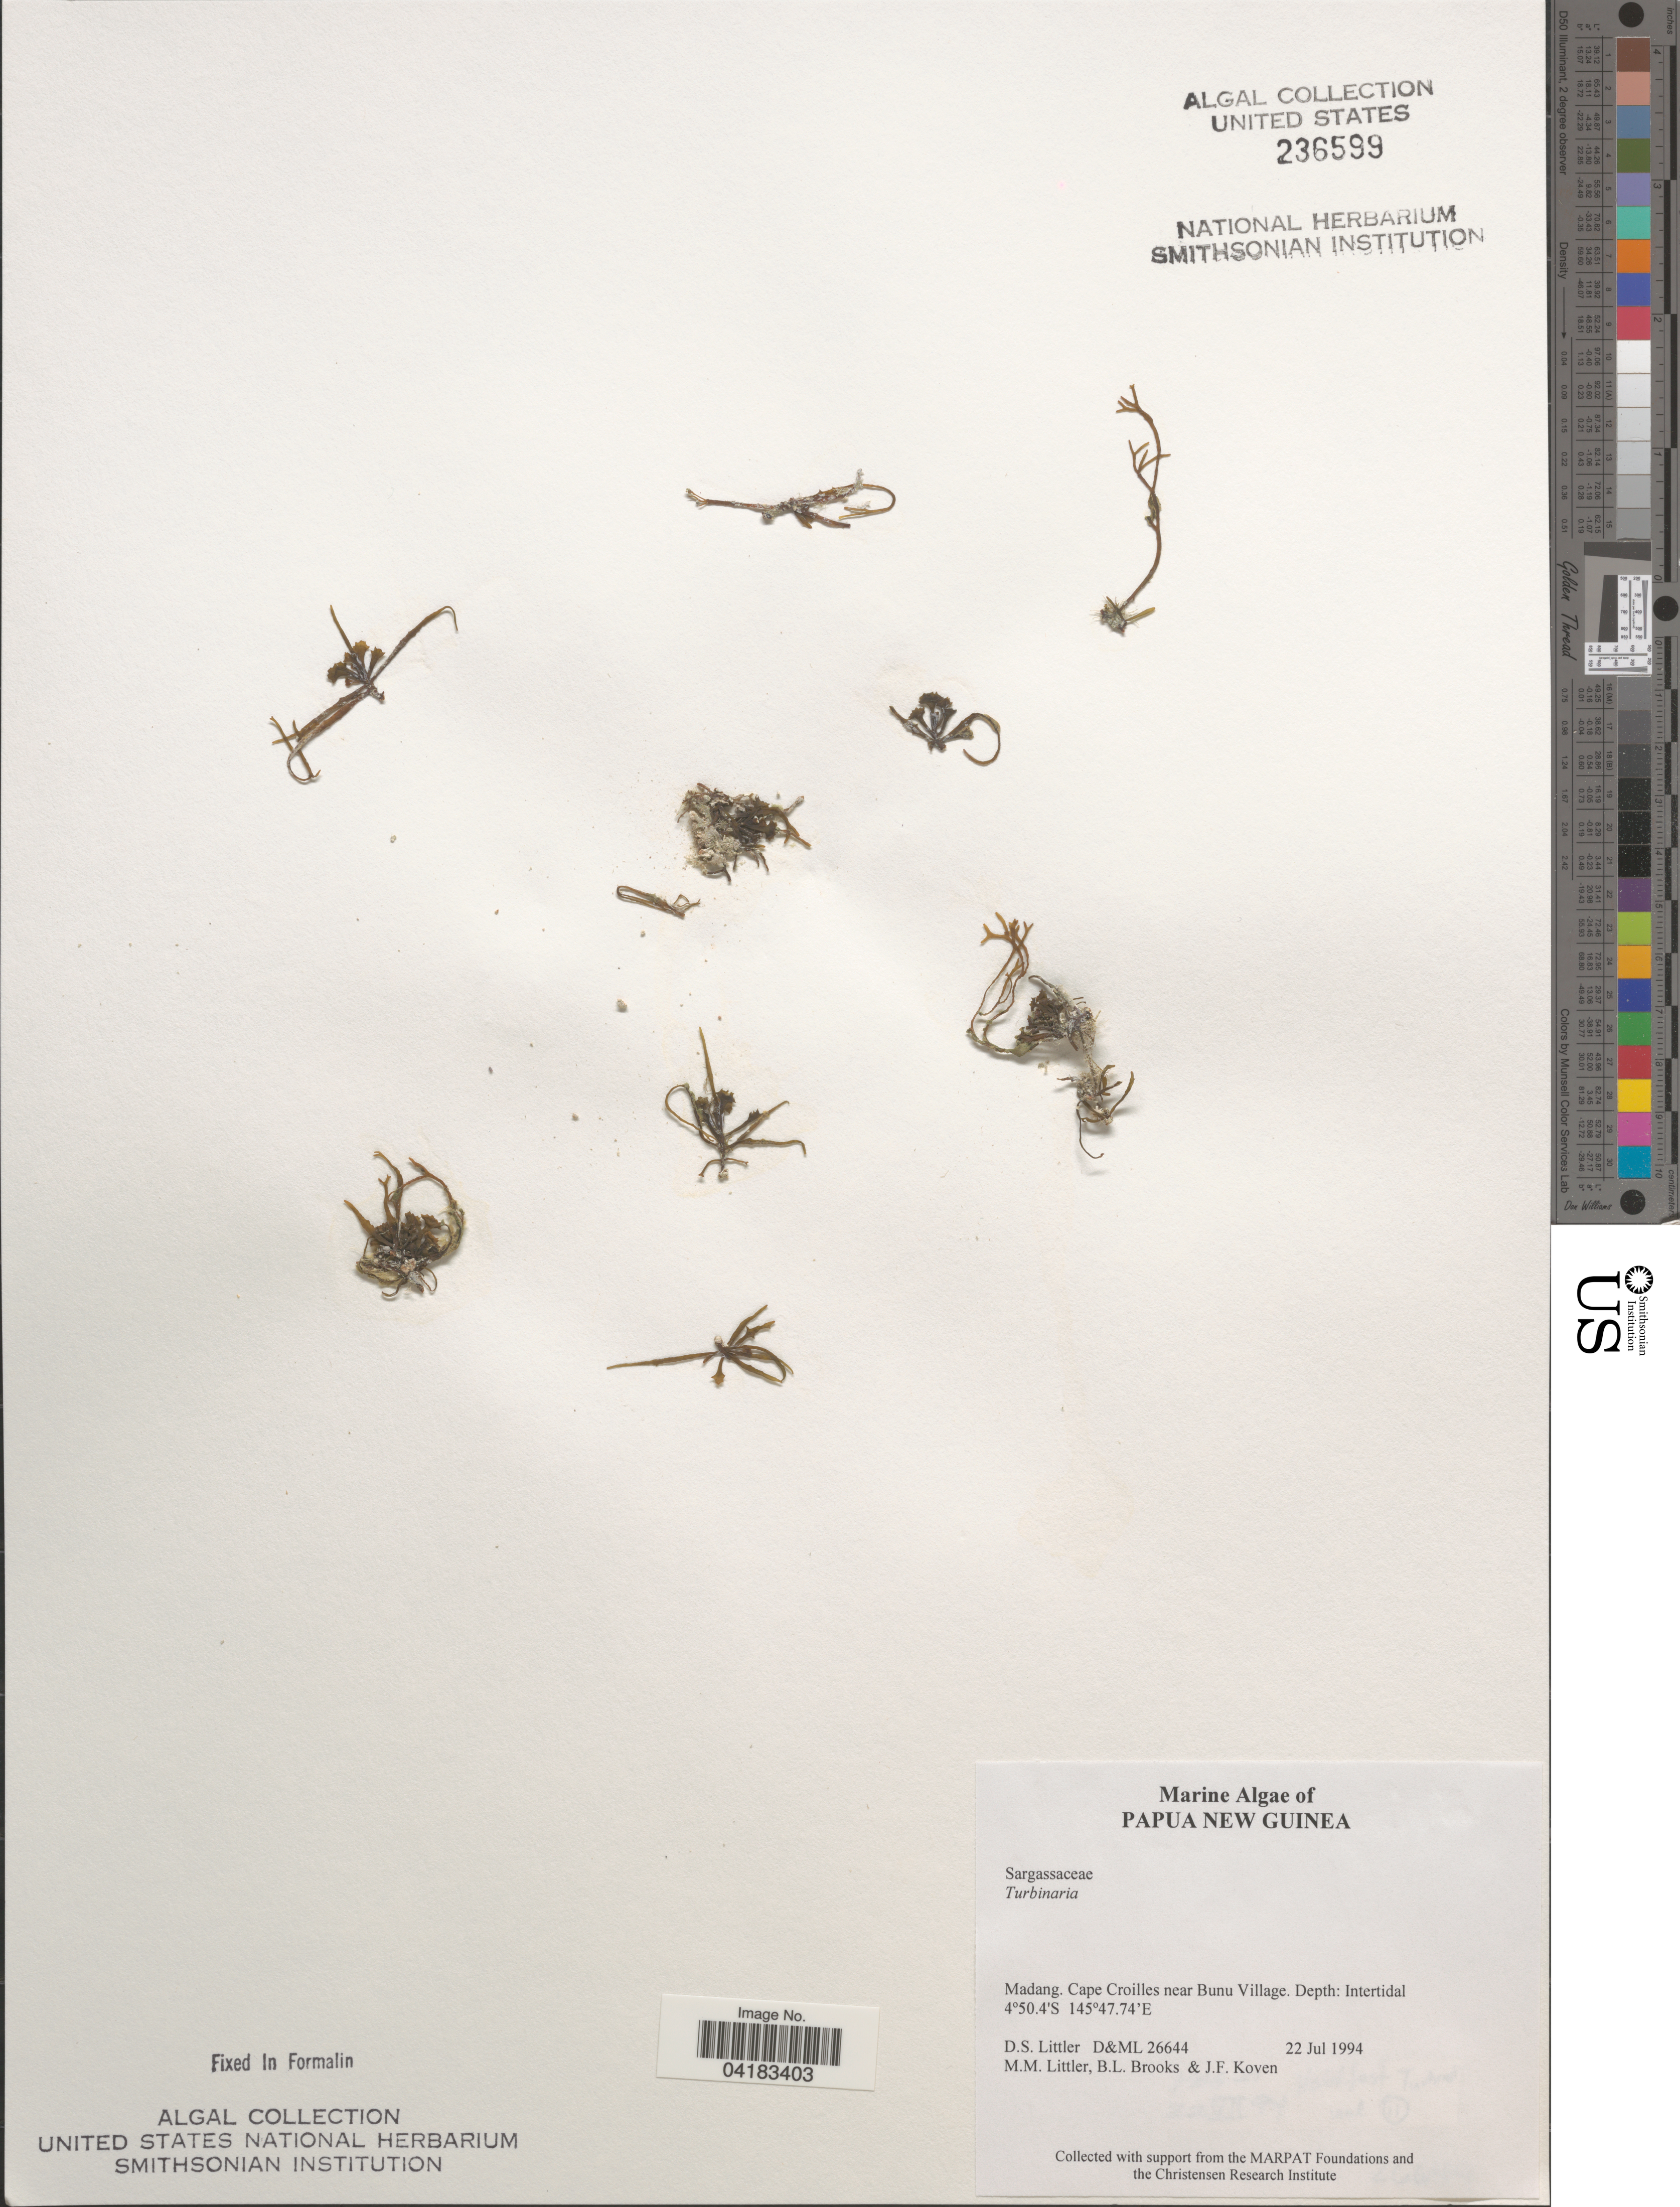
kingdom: Chromista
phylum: Ochrophyta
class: Phaeophyceae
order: Fucales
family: Sargassaceae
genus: Turbinaria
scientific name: Turbinaria sp.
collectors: D. S. Littler, B. Brooks & J. Koven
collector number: D&ML26644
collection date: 1994-07-22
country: Papua New Guinea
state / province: Madang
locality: Cape Croilles near Bunu Village.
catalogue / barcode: US 236599